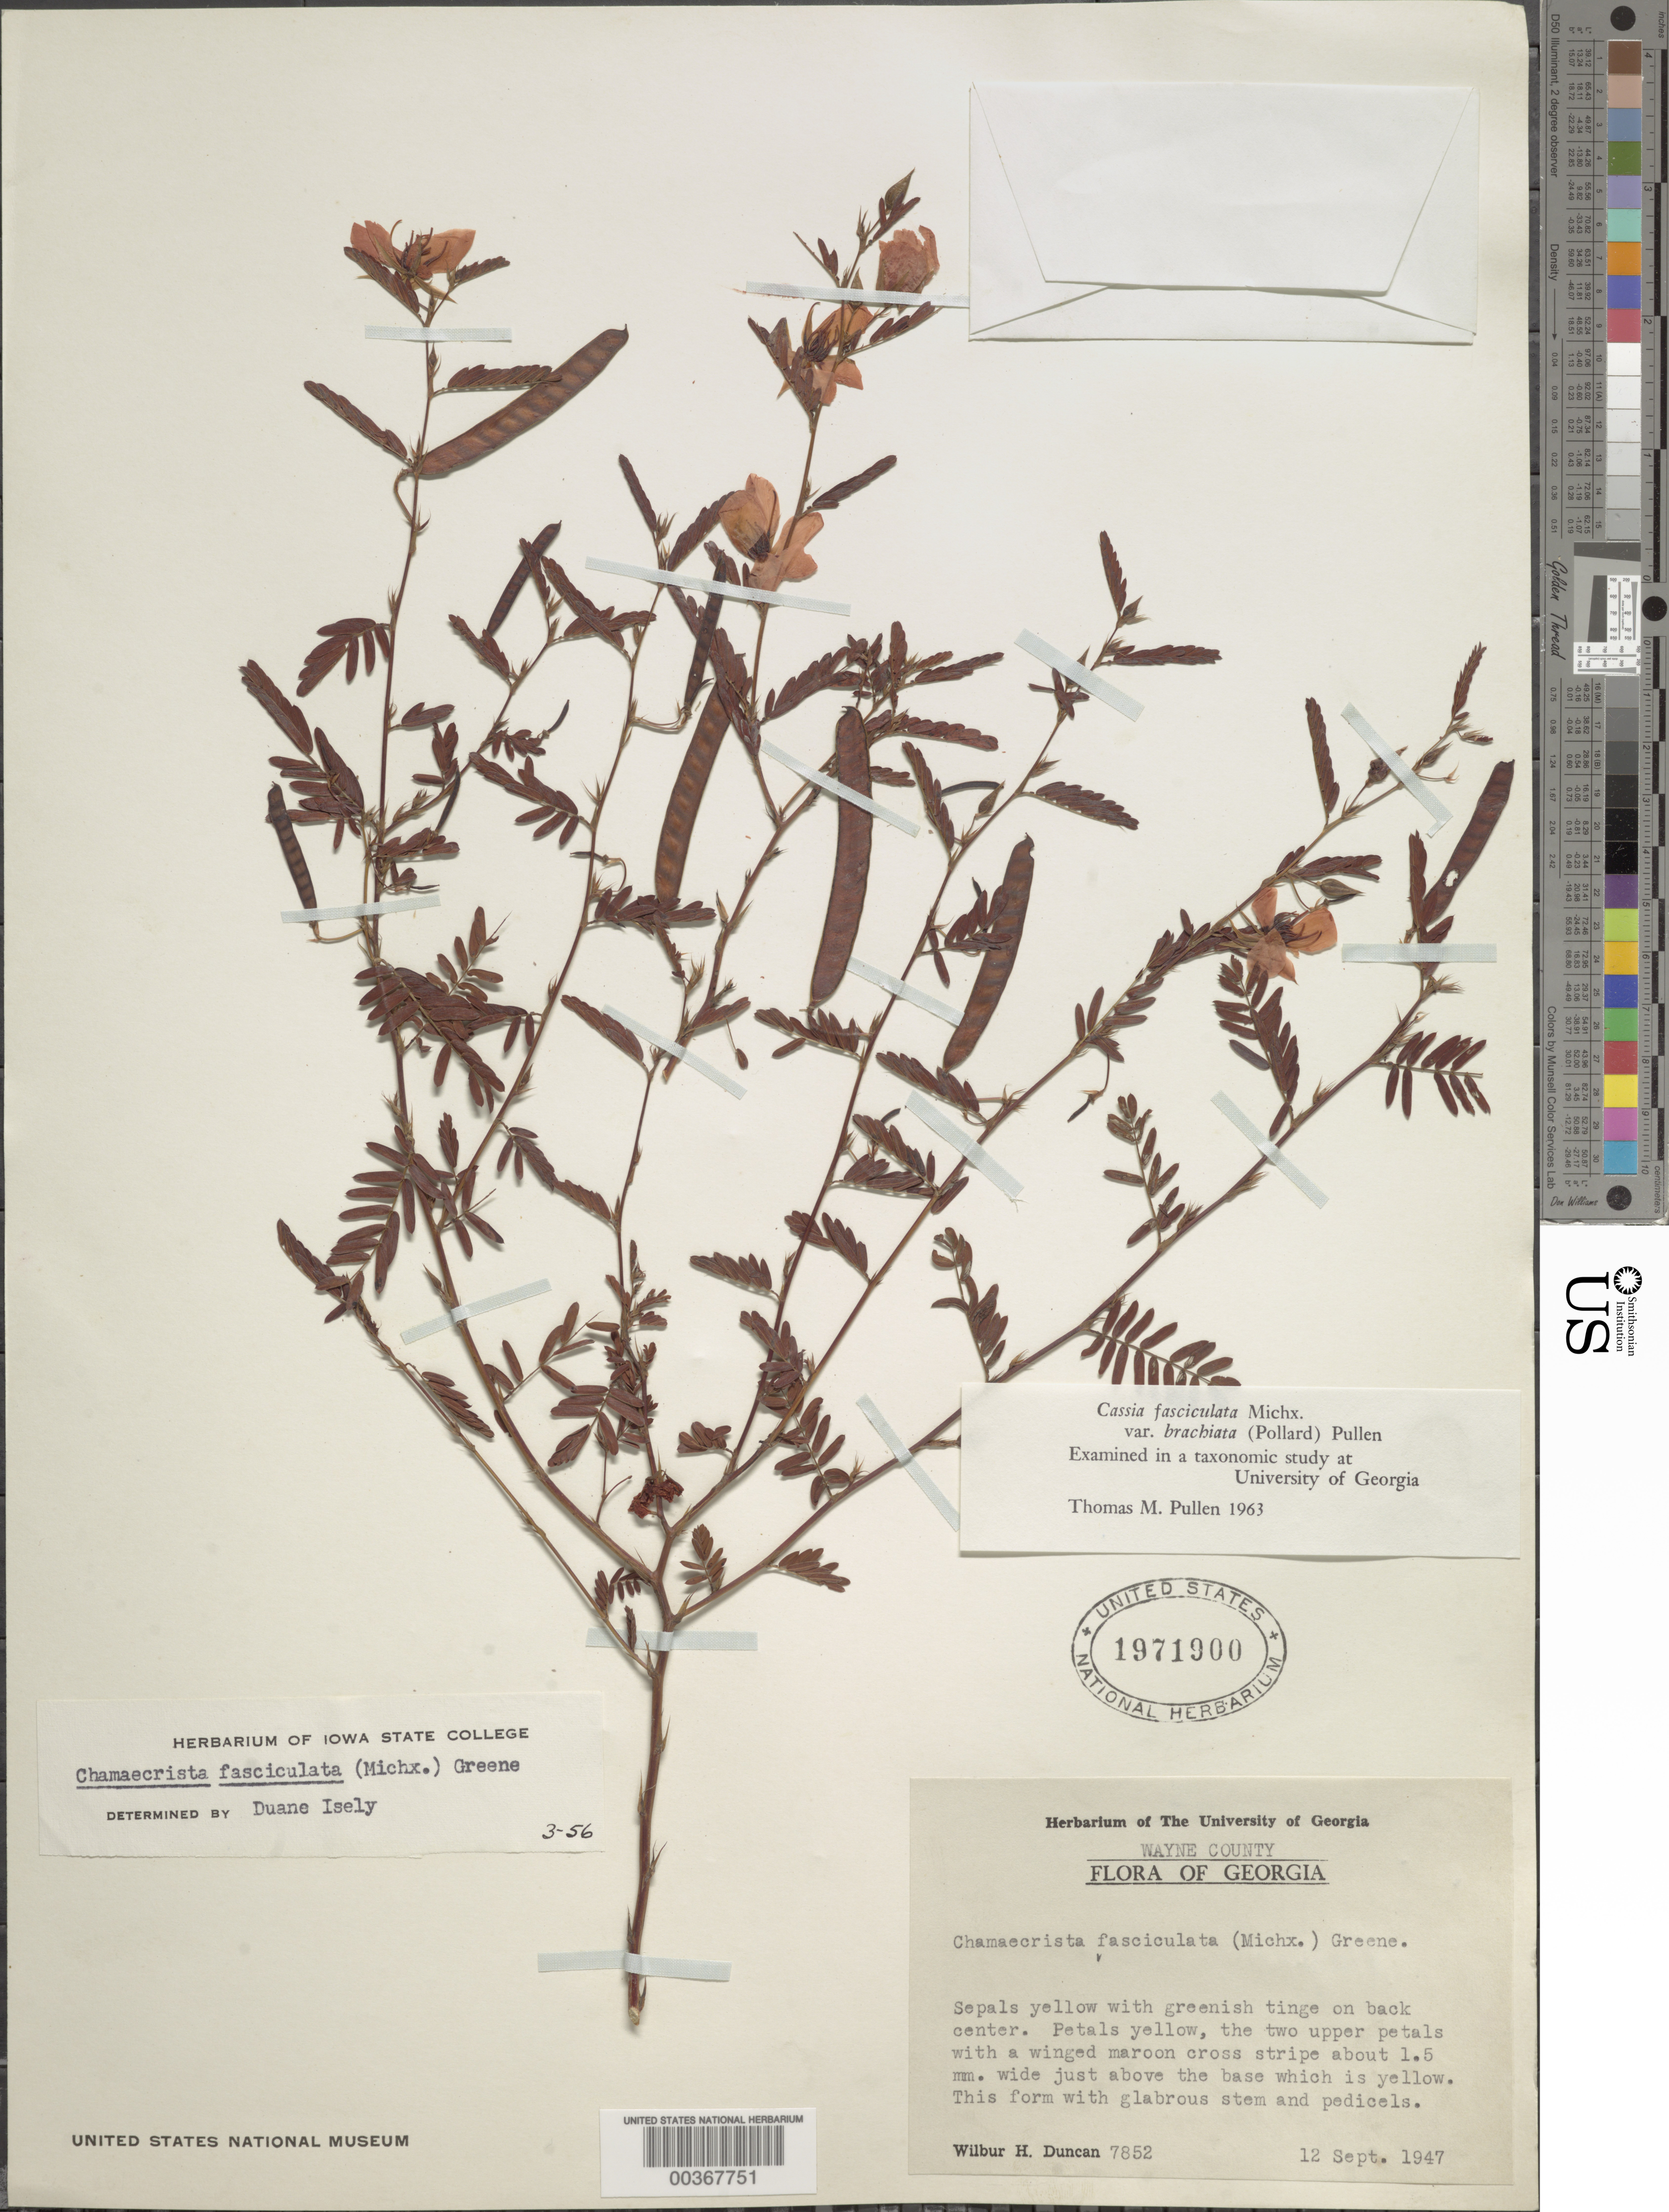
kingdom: Plantae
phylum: Tracheophyta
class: Magnoliopsida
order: Fabales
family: Fabaceae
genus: Cassia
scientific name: Cassia fasciculata var. brachiata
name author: (Pollard) Pullen ex Isley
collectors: W. H. Duncan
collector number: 7852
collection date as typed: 12 Sep 1947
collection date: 1947-09-12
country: United States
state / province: Georgia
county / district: Wayne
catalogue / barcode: US 1971900